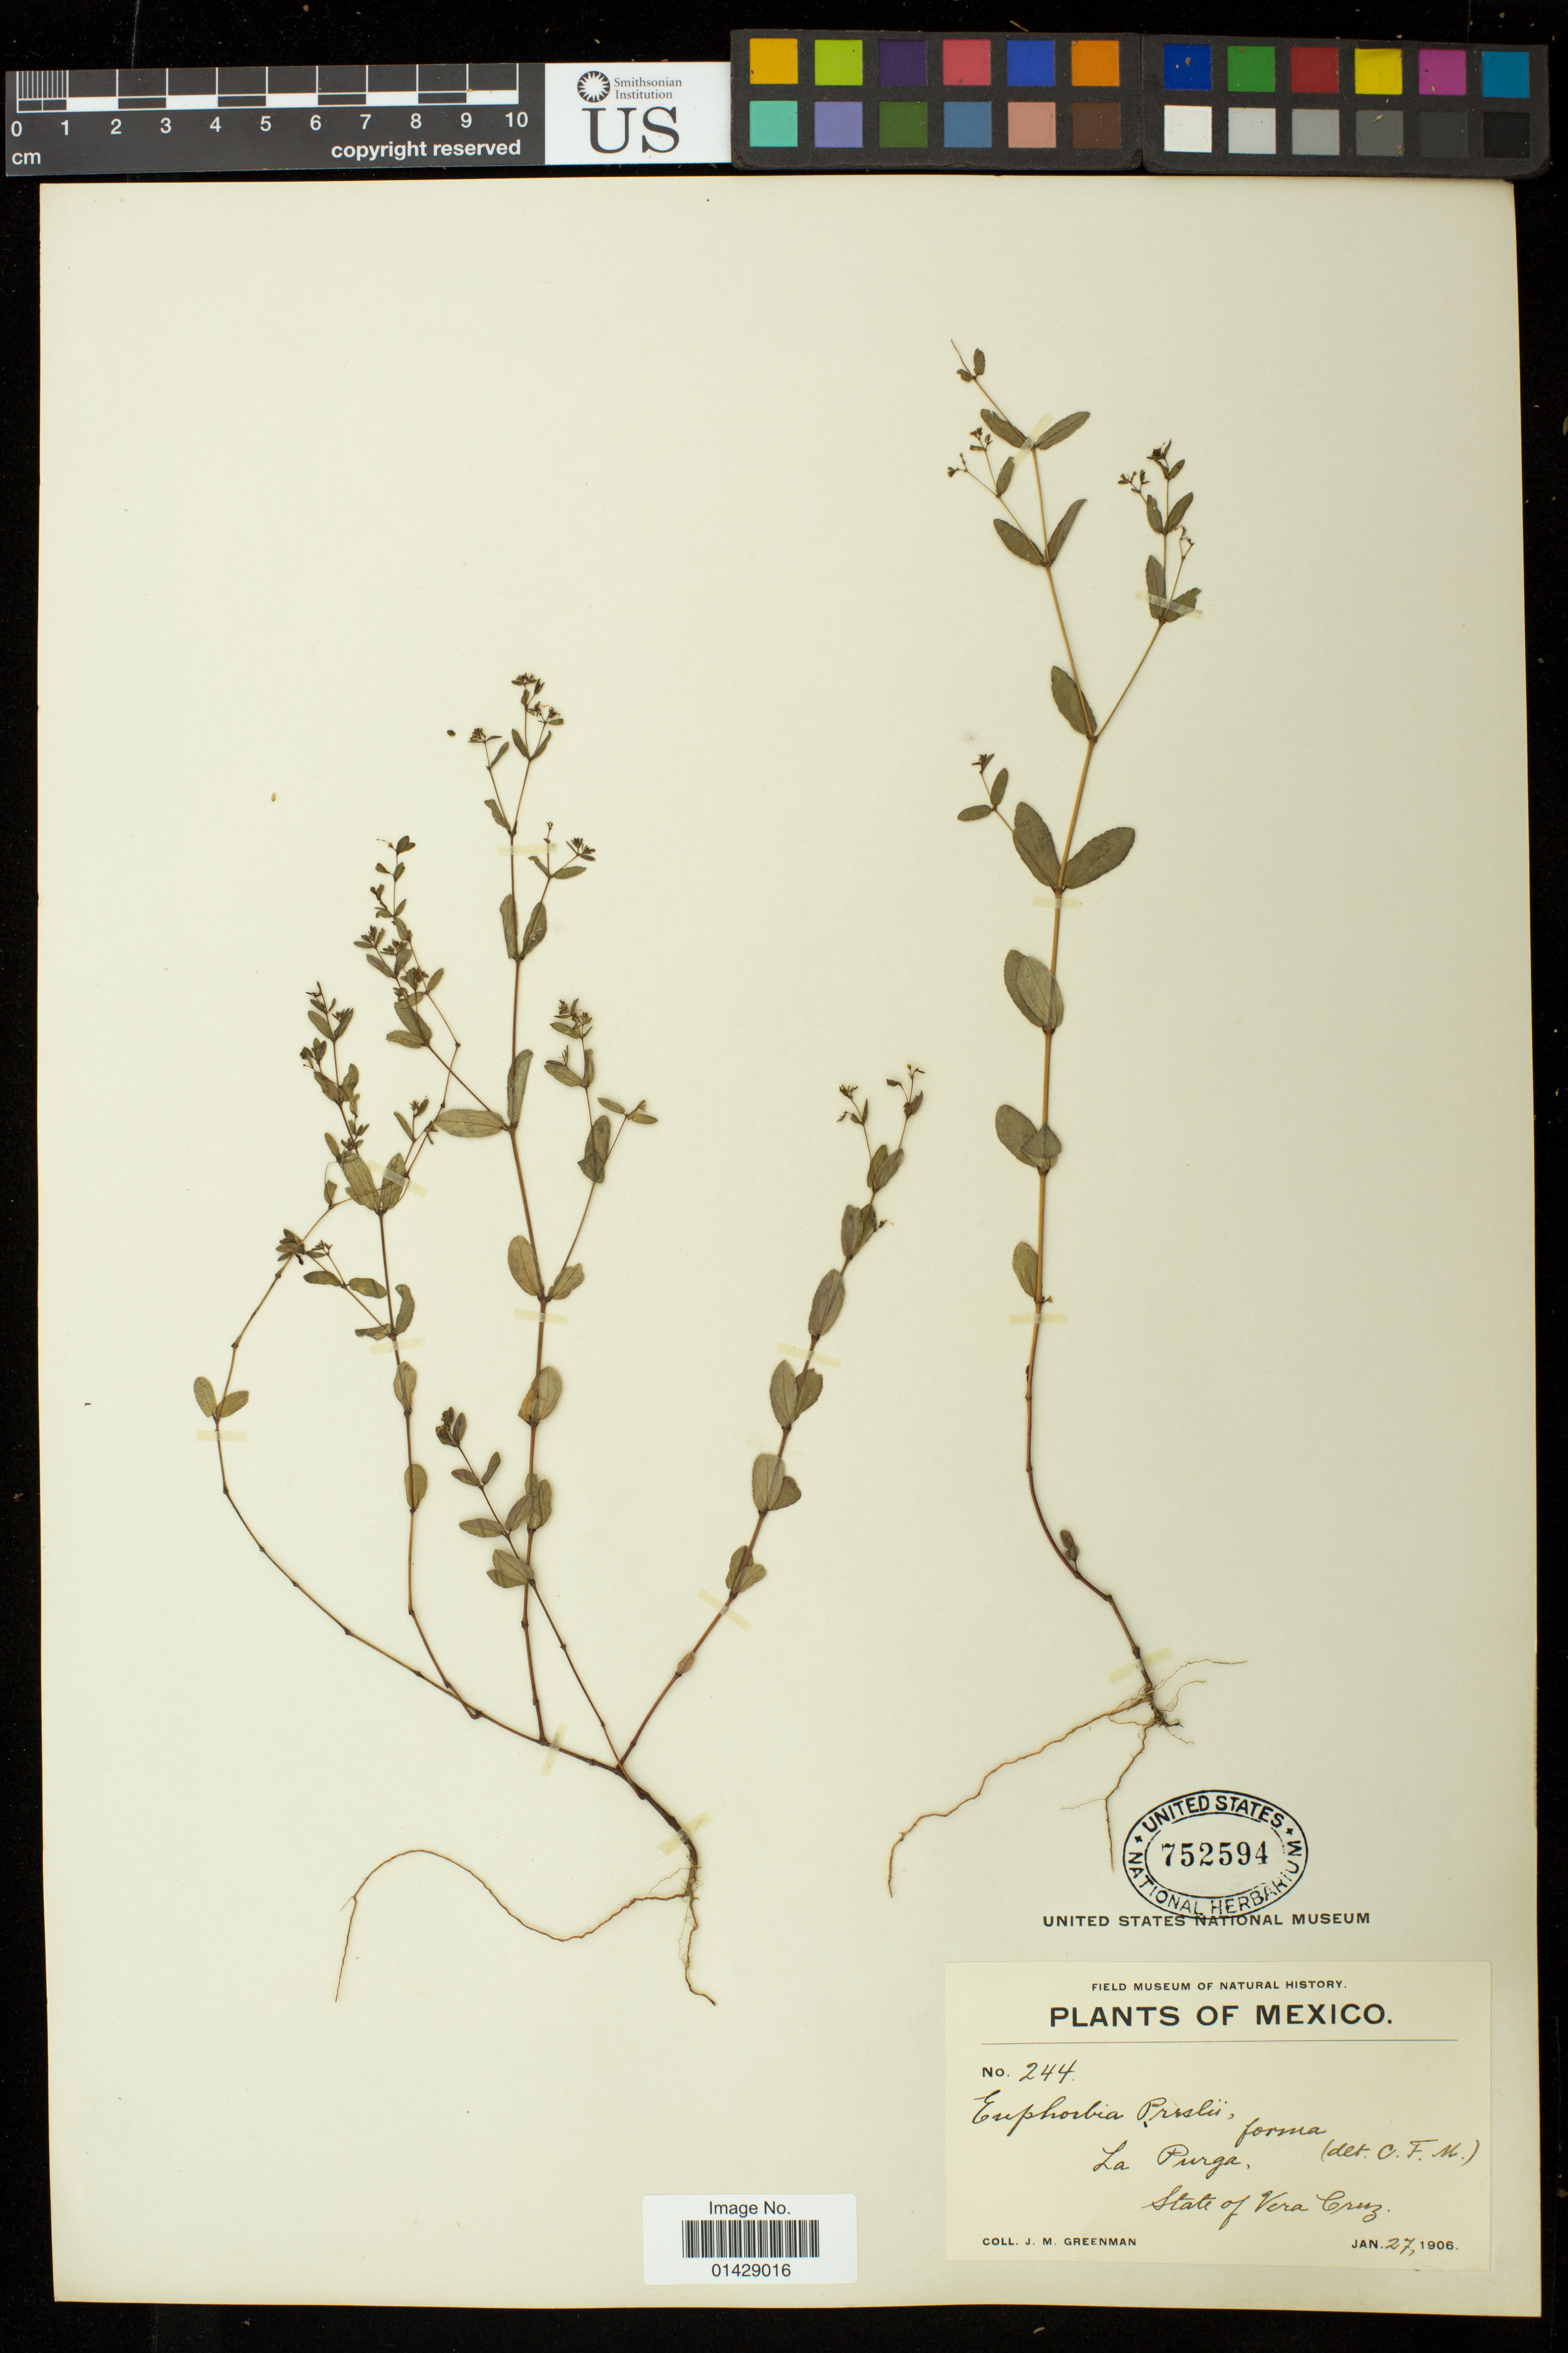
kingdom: Plantae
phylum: Tracheophyta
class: Magnoliopsida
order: Malpighiales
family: Euphorbiaceae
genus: Euphorbia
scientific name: Euphorbia hyssopifolia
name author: L.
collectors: J. M. Greenman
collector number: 244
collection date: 1906-01-27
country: Mexico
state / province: Veracruz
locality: La Purga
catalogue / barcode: US 752594